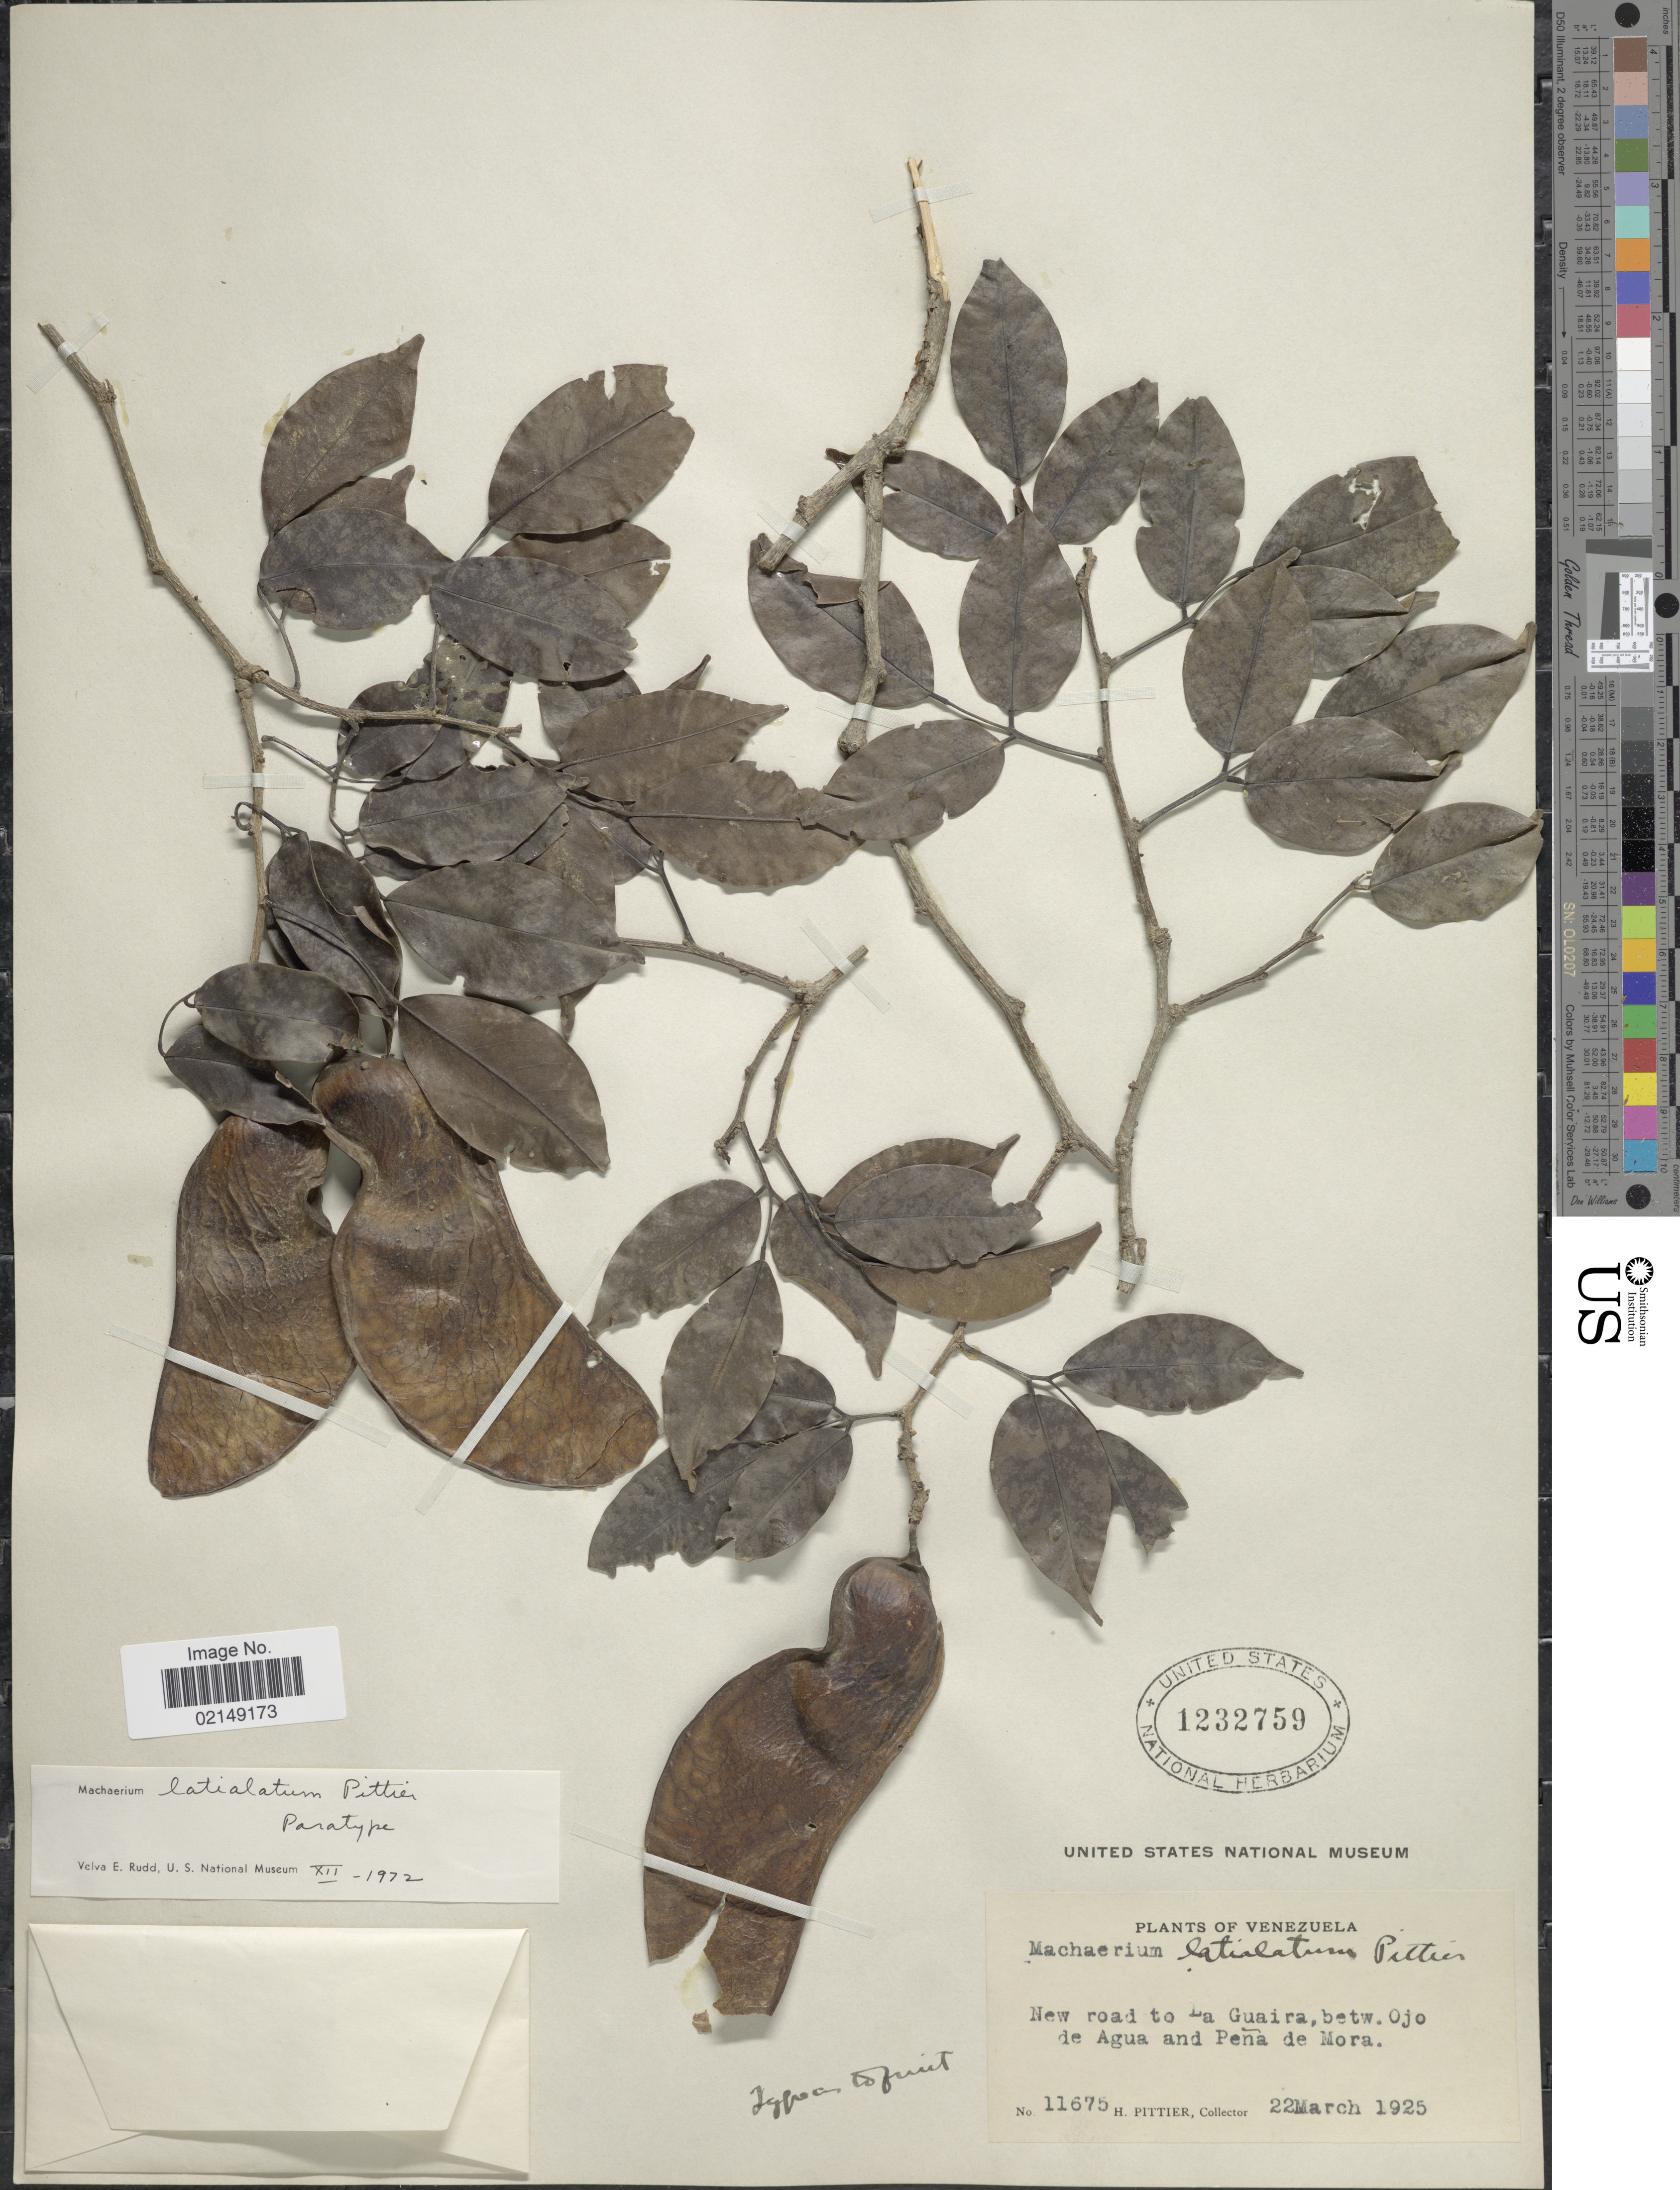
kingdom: Plantae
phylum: Tracheophyta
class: Magnoliopsida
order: Fabales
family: Fabaceae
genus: Machaerium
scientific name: Machaerium latialatum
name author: Pittier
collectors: H. F. Pittier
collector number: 11675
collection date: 1925-03-22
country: Venezuela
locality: New road to La Gauira, betw. Ojo de Agua and Pena de Mora.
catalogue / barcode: US 1232759